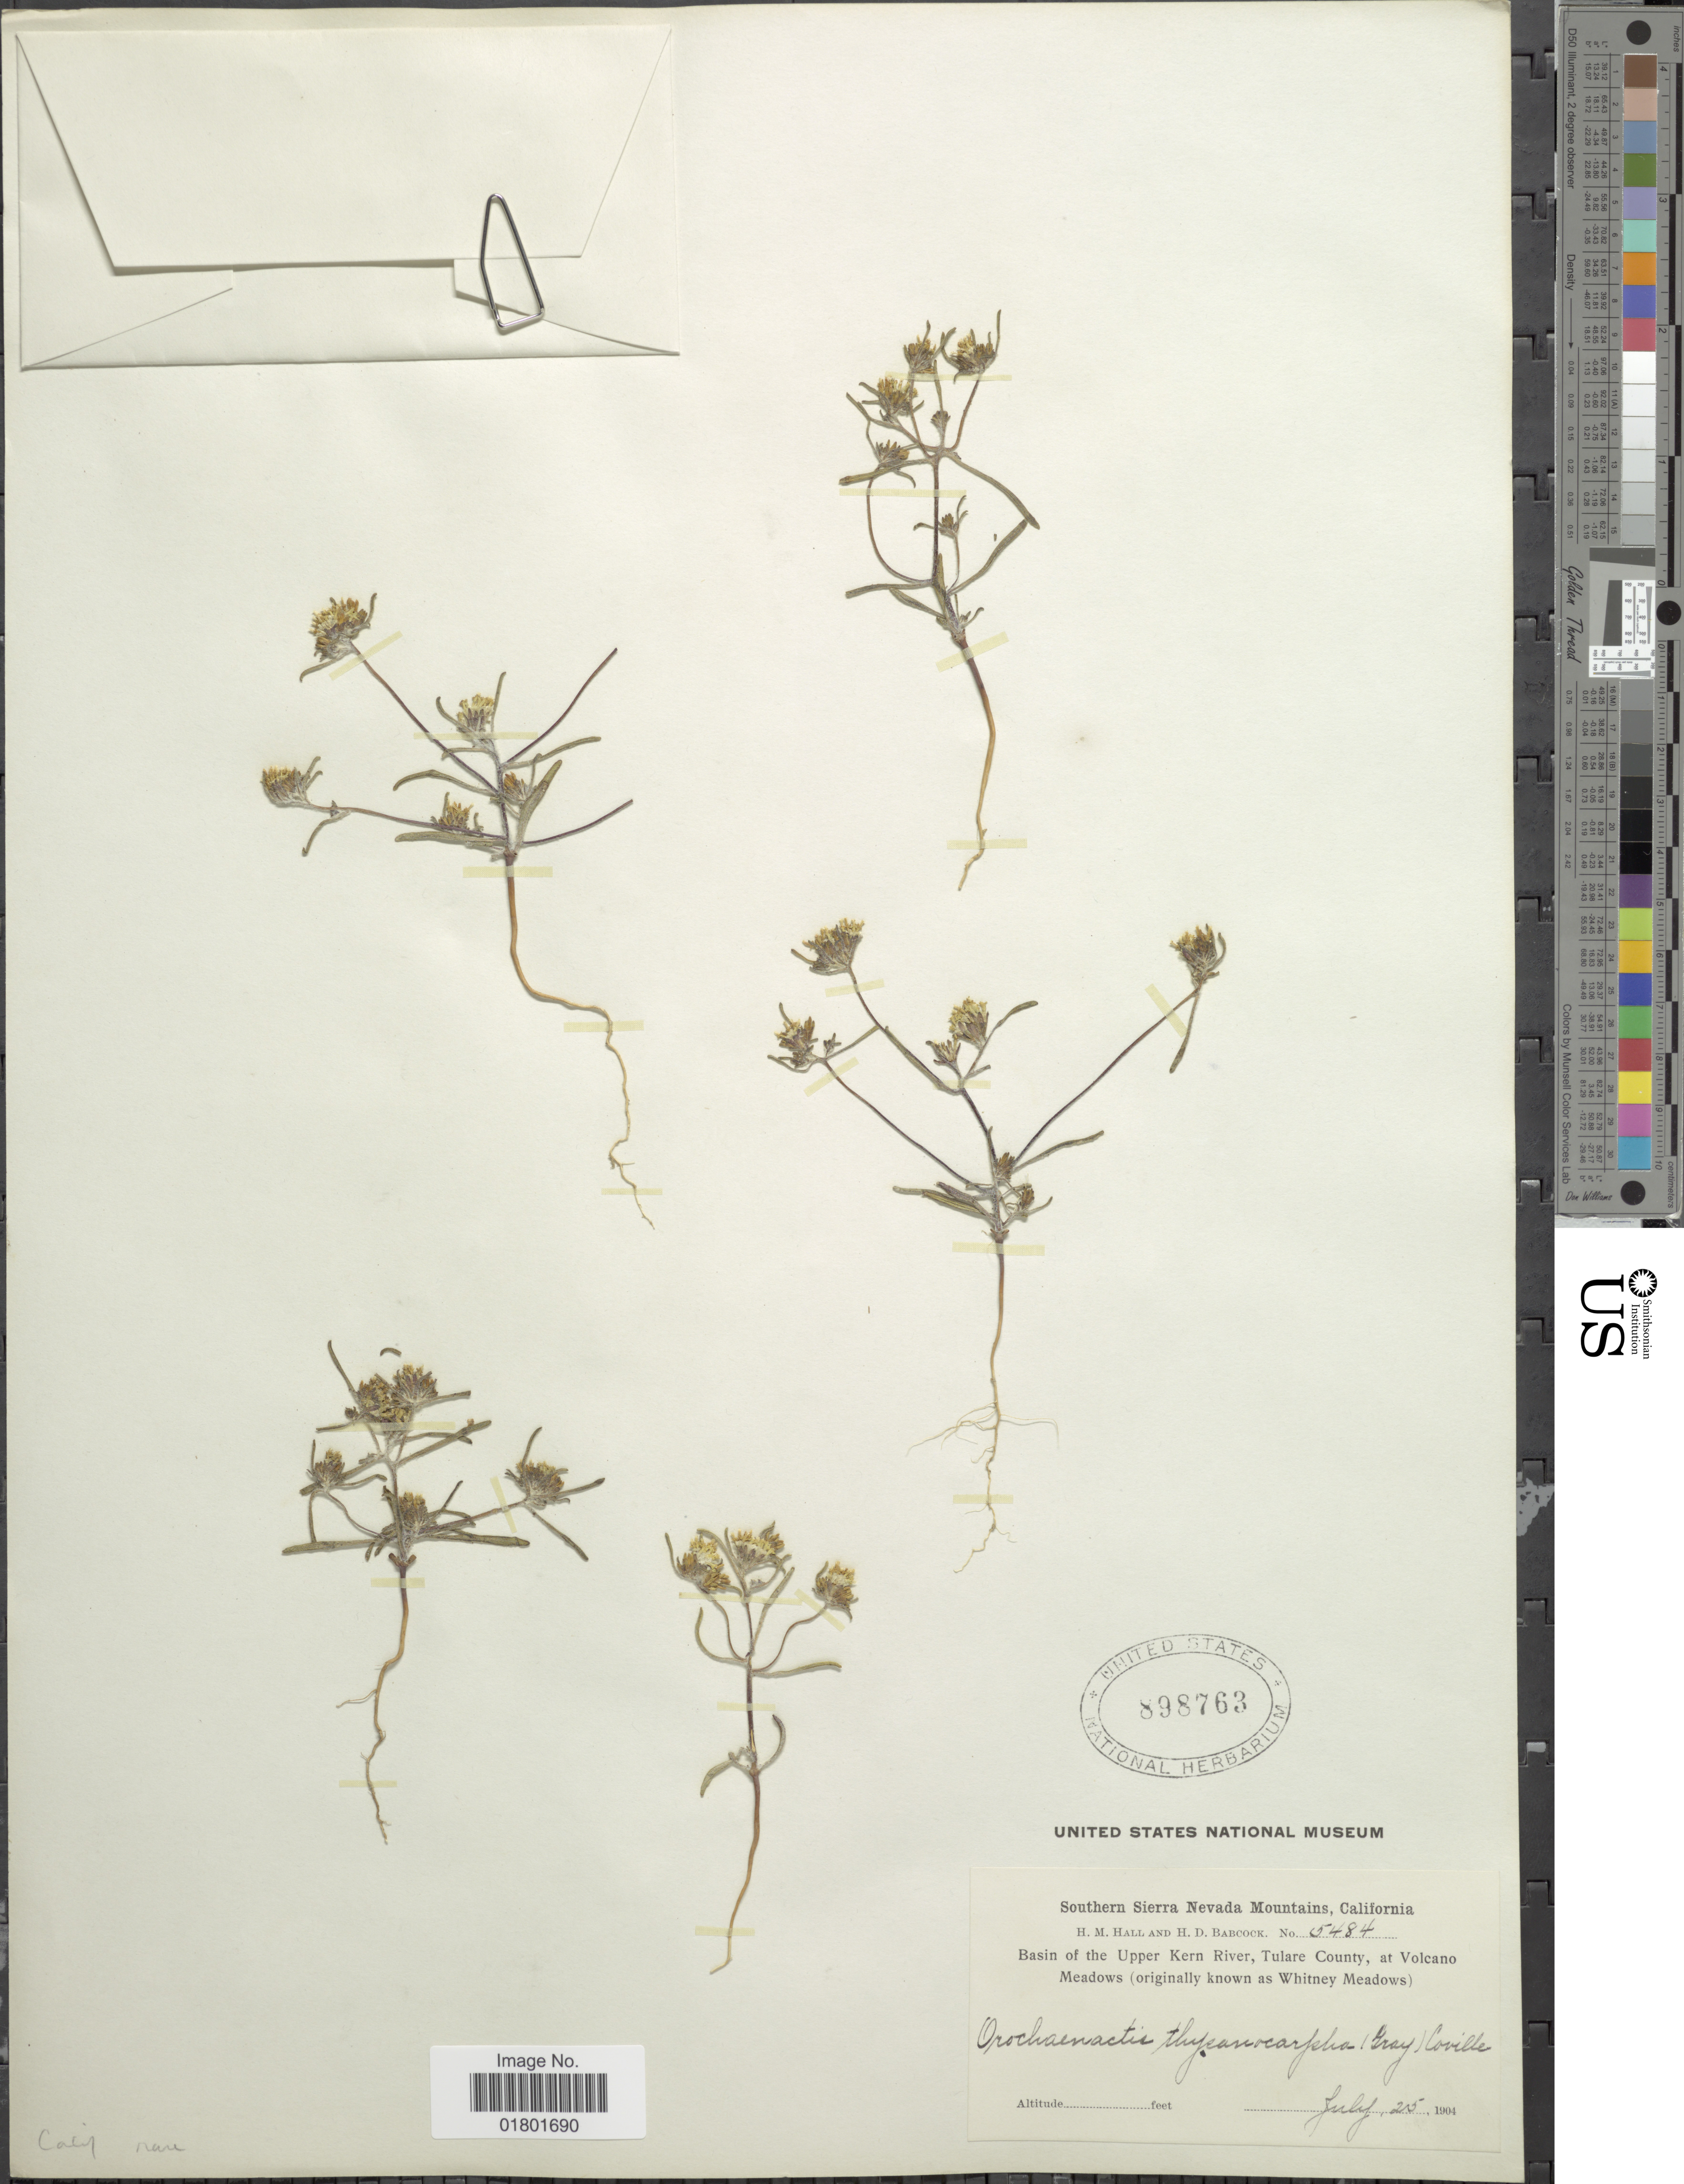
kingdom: Plantae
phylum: Tracheophyta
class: Magnoliopsida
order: Asterales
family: Asteraceae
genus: Orochaenactis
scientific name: Orochaenactis thysanocarpha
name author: (A. Gray) Coville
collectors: H. M. Hall & H. Babcock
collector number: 5484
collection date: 1904-07-25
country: United States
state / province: California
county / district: Tulare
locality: Southern Sierra Nevada Mountains, basin of the Upper Kern River, Tulare County, at Volcano Meadows (originally known as Whitney Meadows)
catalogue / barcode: US 898763